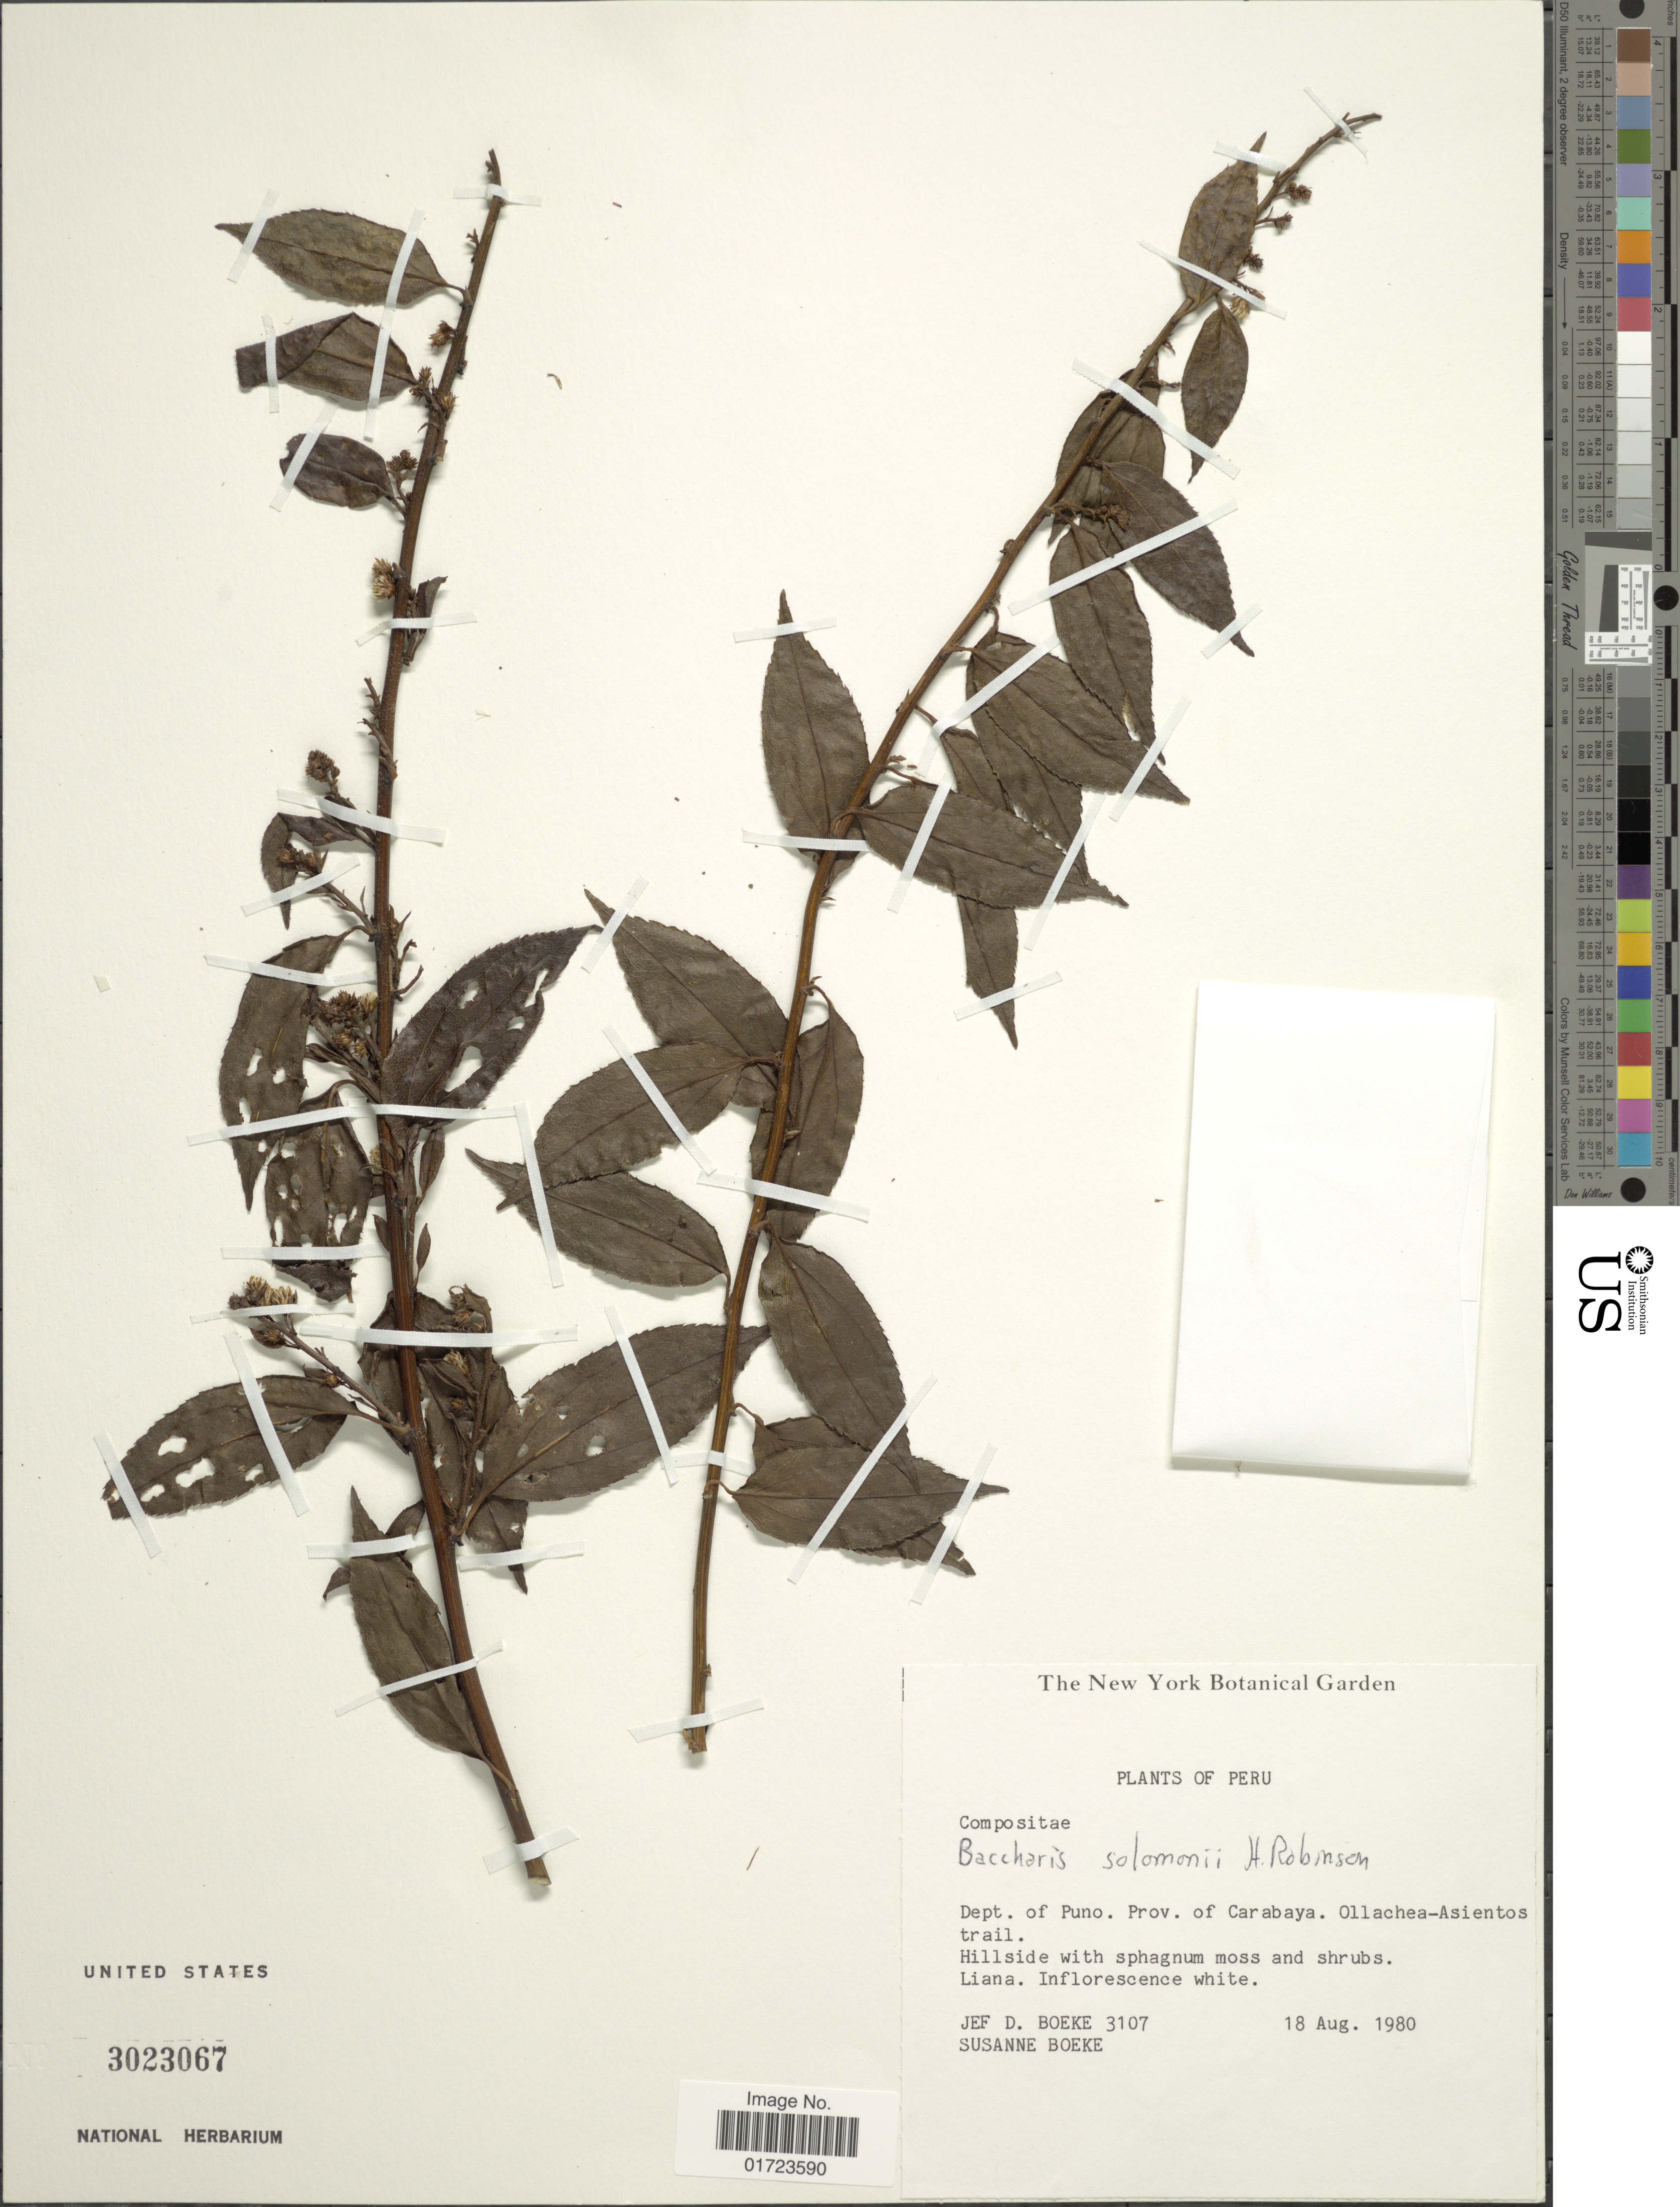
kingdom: Plantae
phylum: Tracheophyta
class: Magnoliopsida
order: Asterales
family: Asteraceae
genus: Baccharis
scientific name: Baccharis solomonii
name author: H. Rob.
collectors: J. D. Boeke & S. Boeke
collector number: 3107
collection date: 1980-08-18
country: Peru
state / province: Puno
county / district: Carabaya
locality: Dept. of Puno.Prov. of Carabaya. Ollachea-Asientos trail.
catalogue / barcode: US 3023067